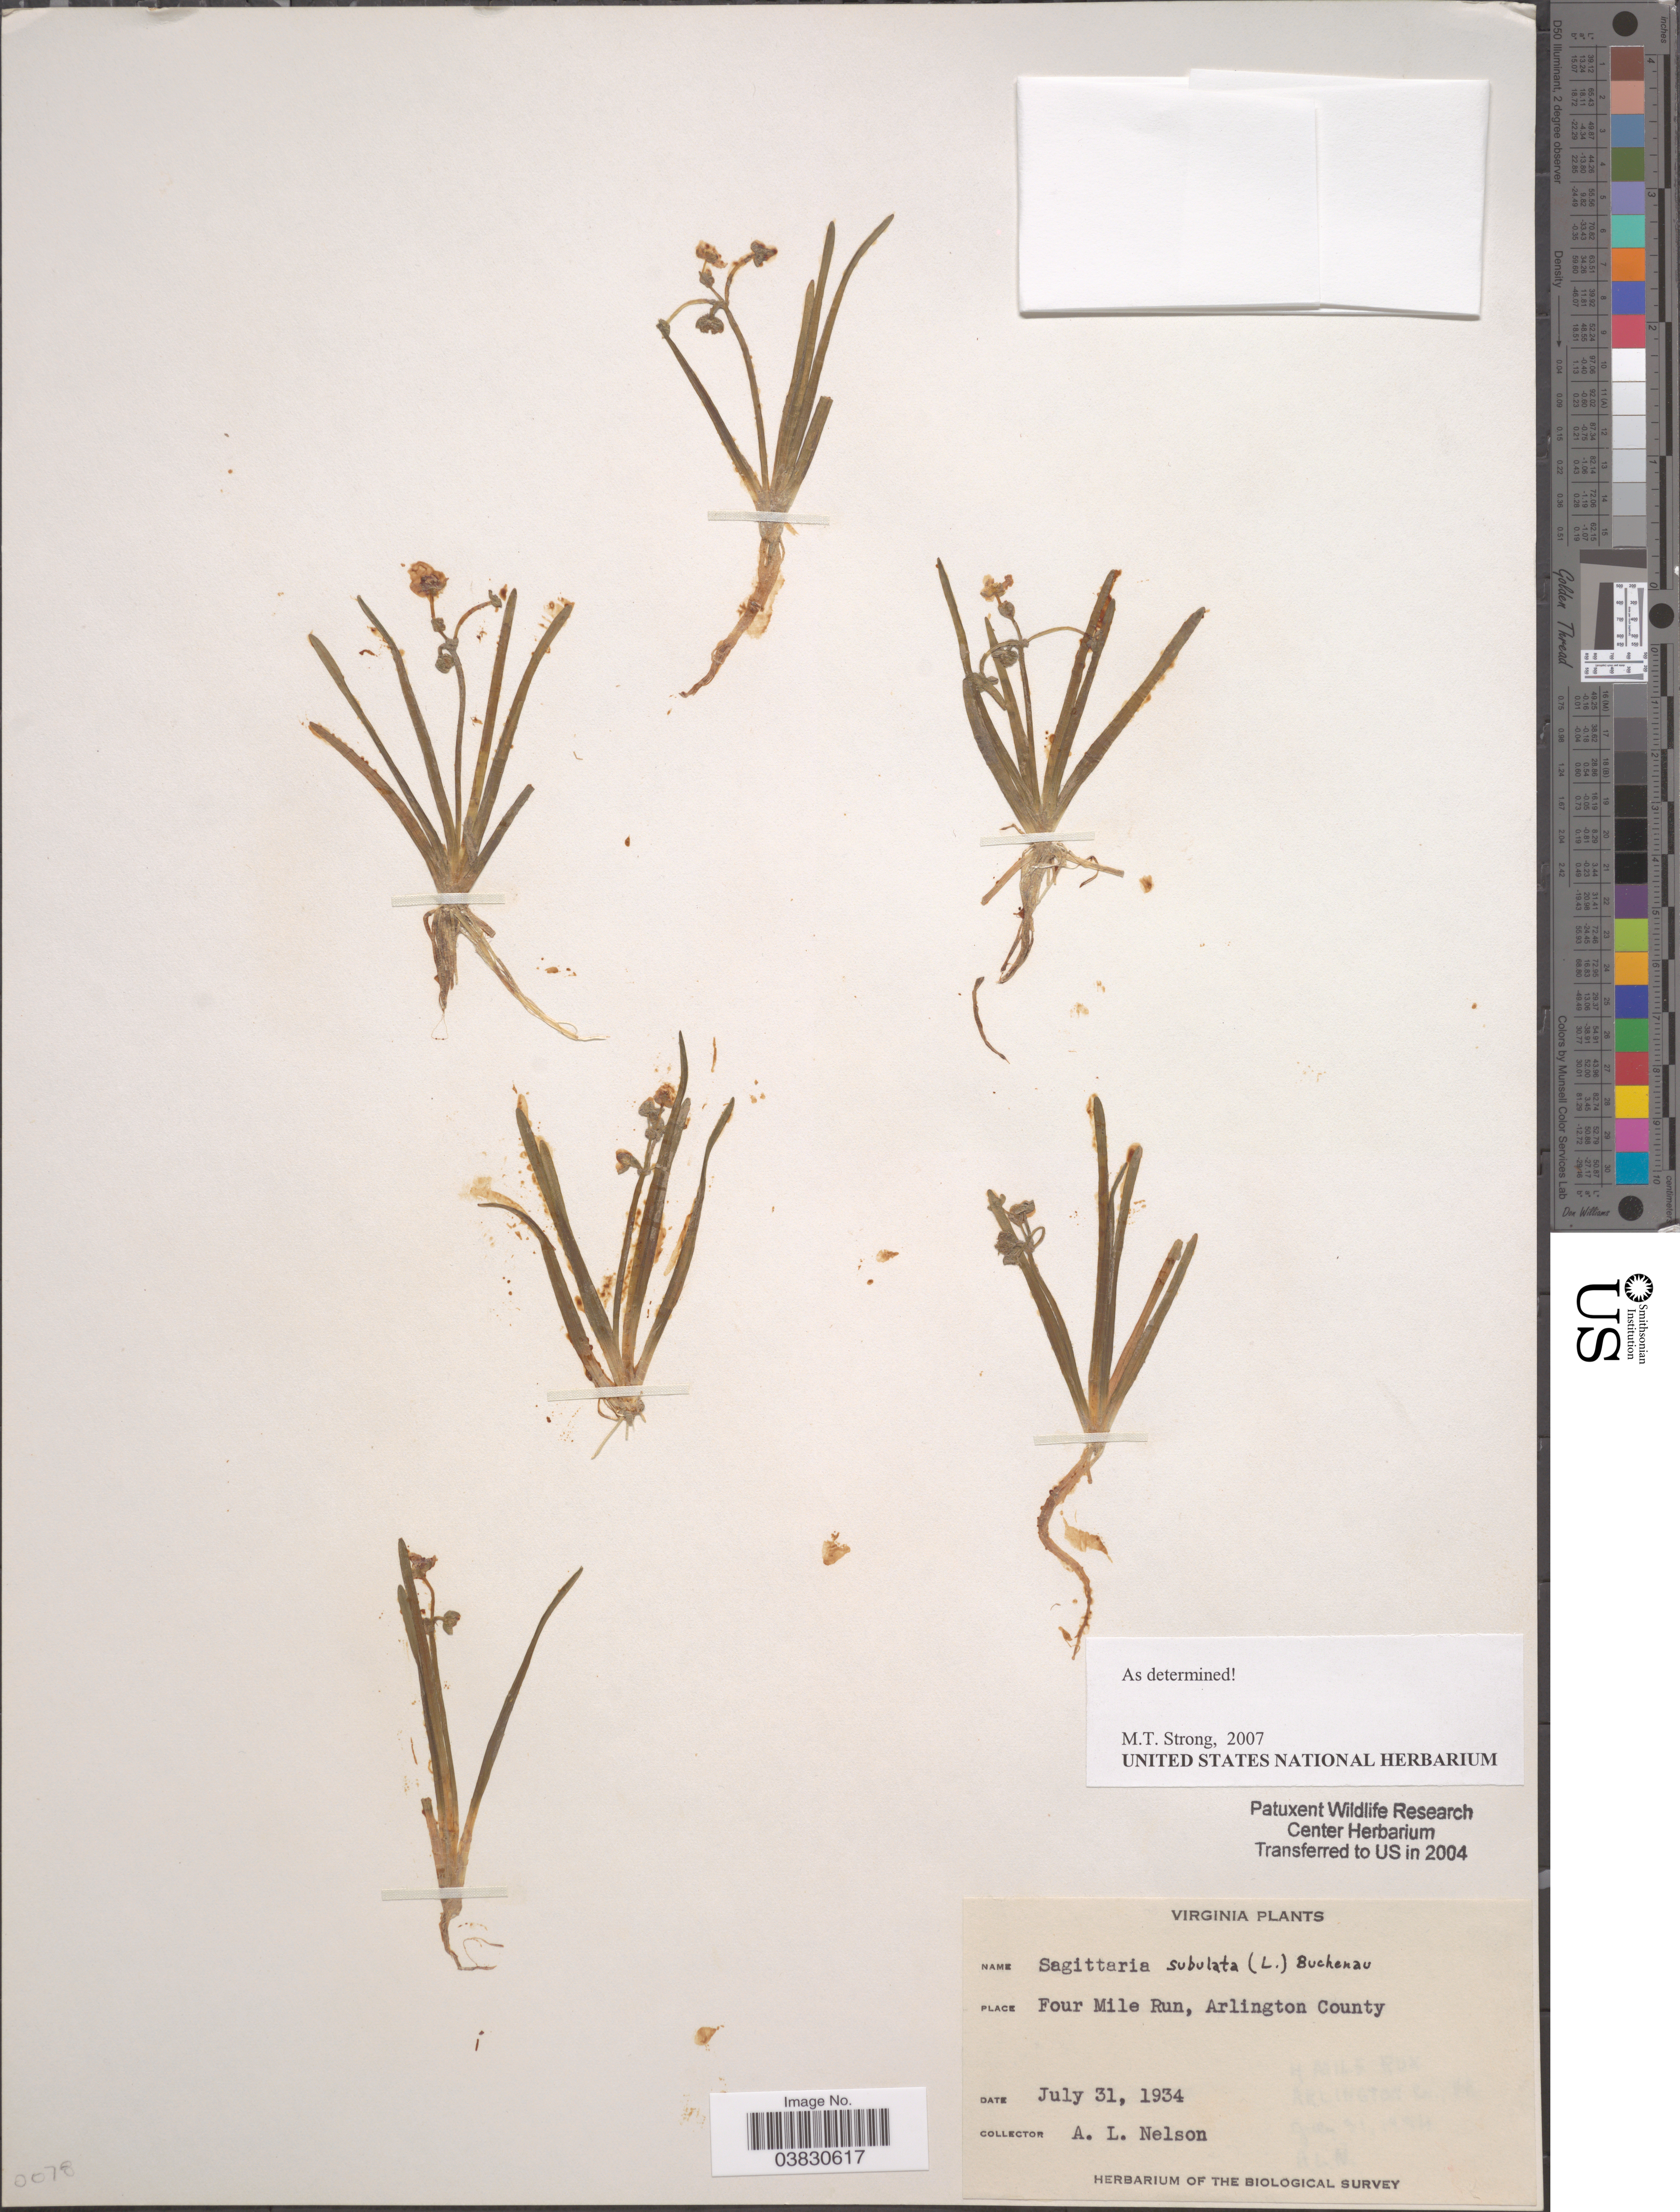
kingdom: Plantae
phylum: Tracheophyta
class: Liliopsida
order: Alismatales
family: Alismataceae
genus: Sagittaria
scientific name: Sagittaria subulata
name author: (L.) Buchenau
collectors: A. L. Nelson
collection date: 1934-07-31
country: United States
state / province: Virginia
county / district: Arlington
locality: Four Mile Run, Arlington County.